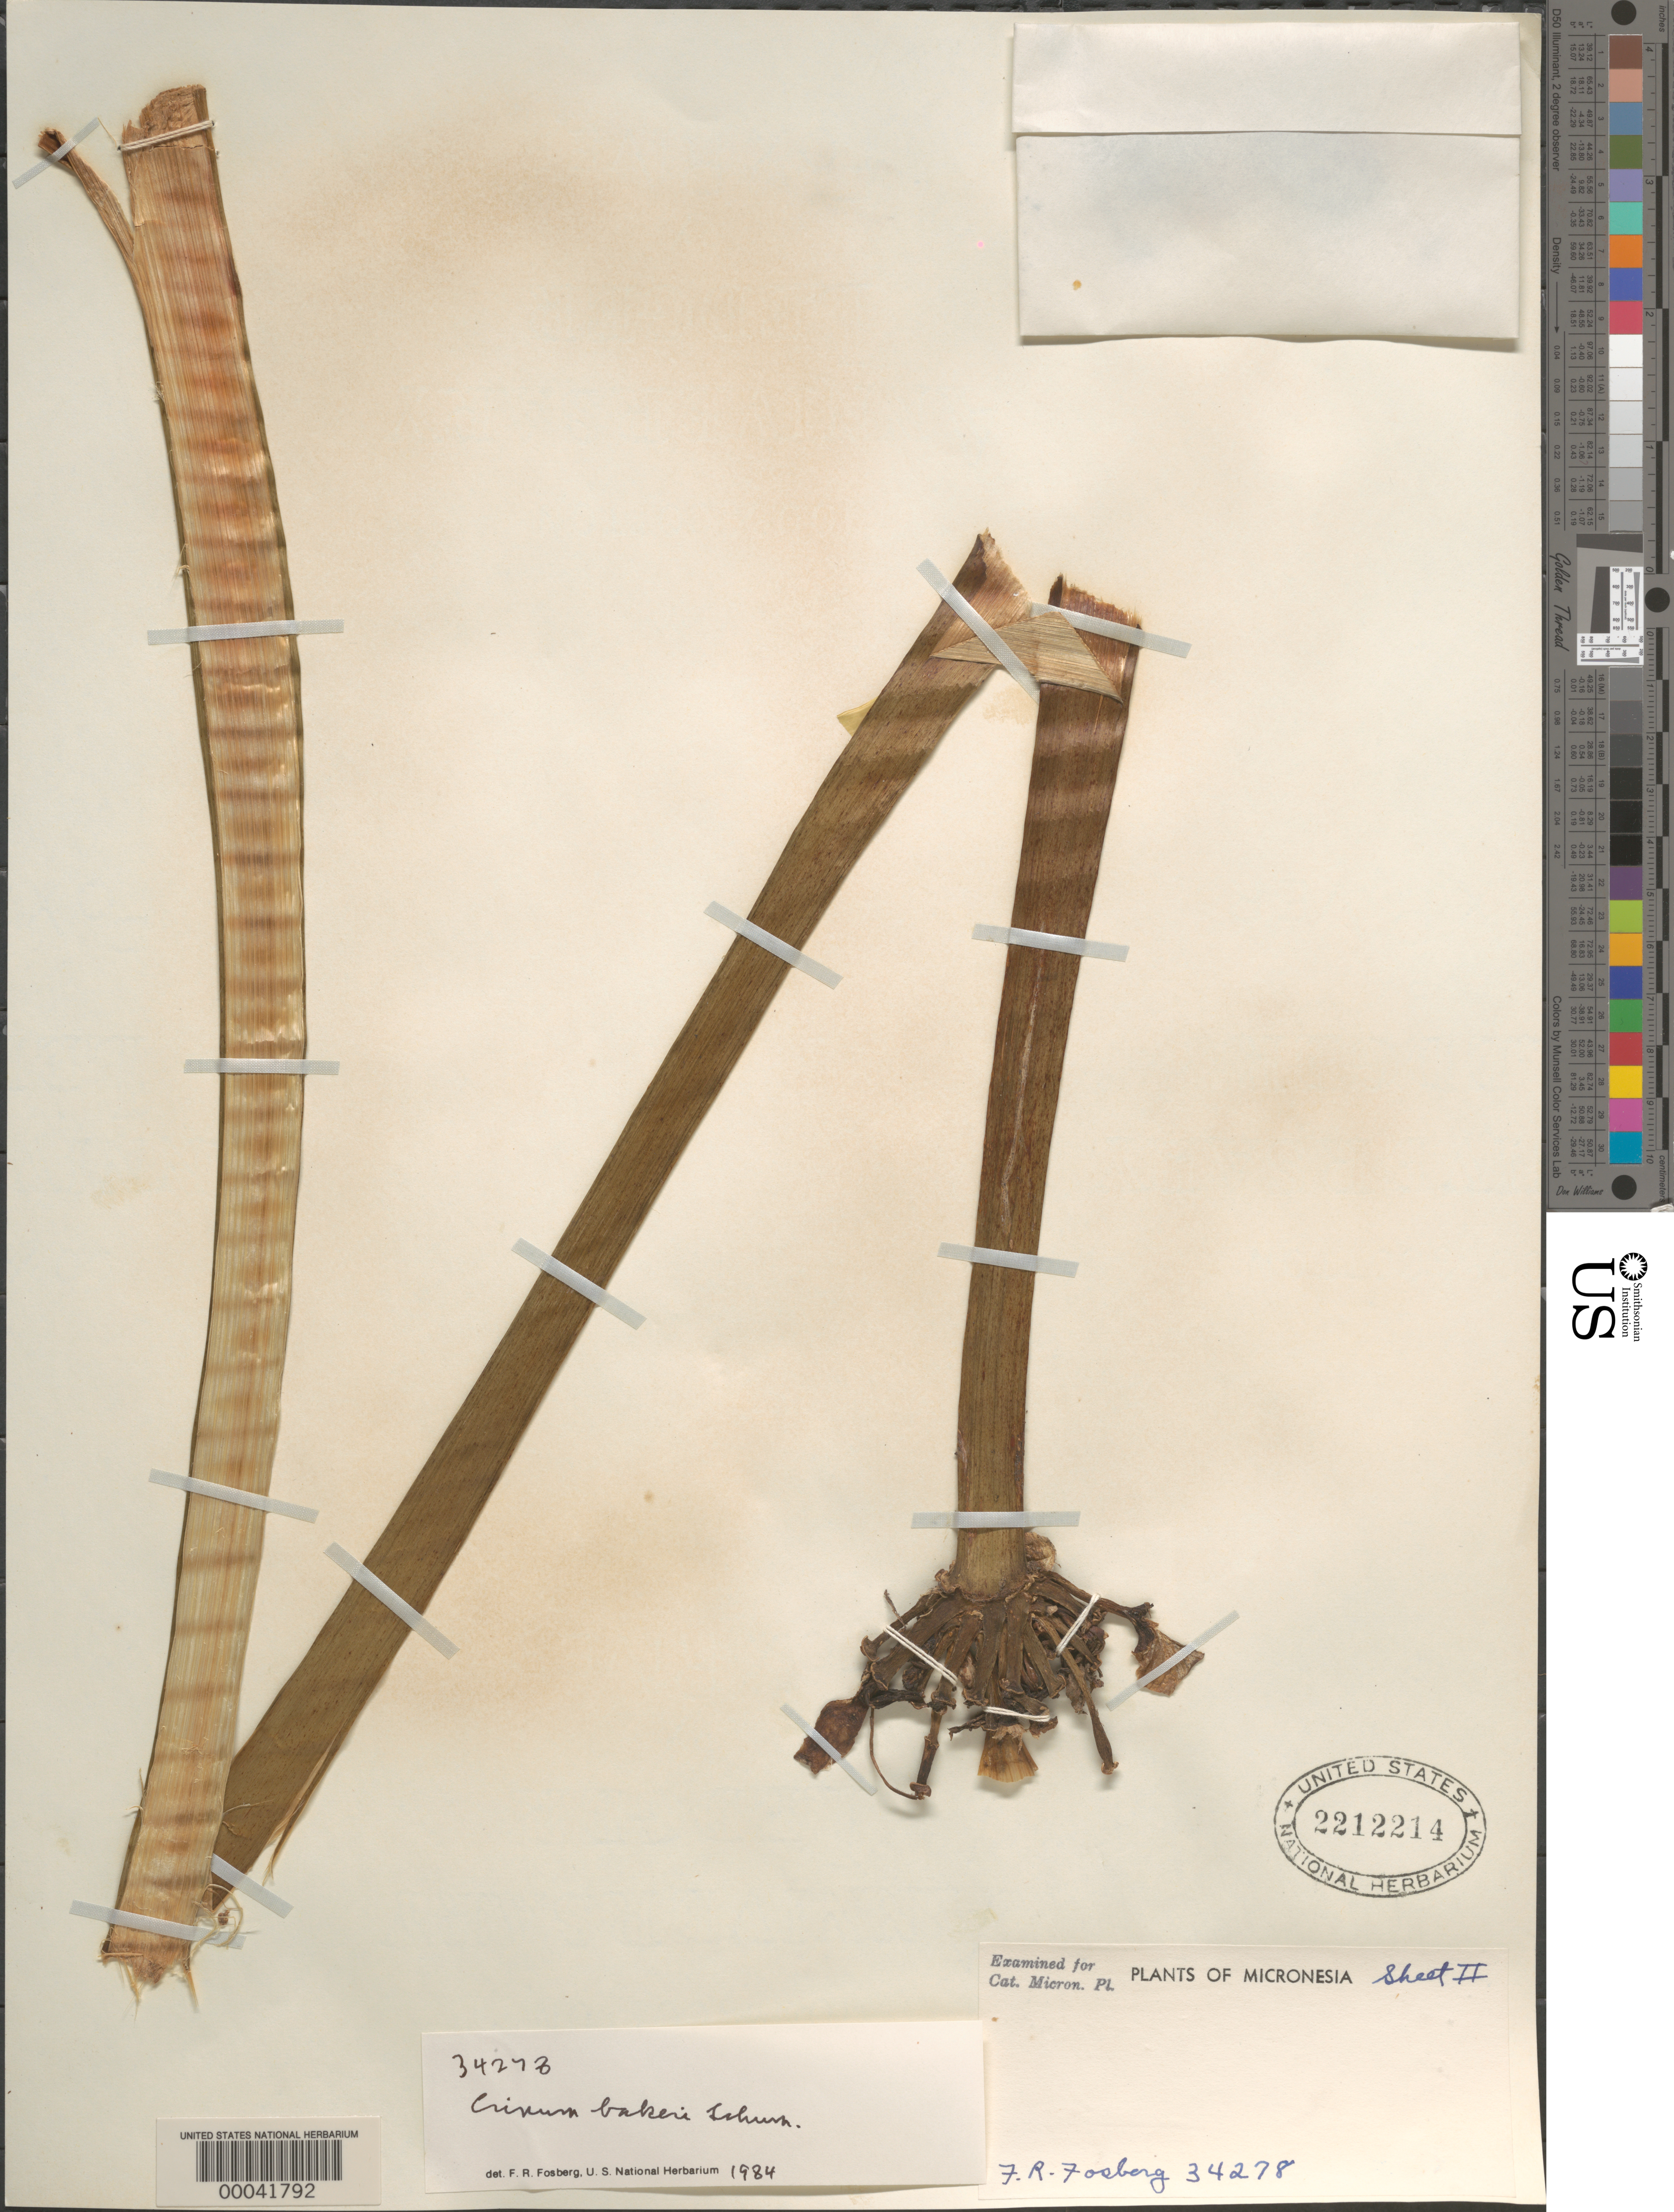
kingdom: Plantae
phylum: Tracheophyta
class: Liliopsida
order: Asparagales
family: Amaryllidaceae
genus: Crinum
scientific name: Crinum bakeri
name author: K. Schum.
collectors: F. R. Fosberg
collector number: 34278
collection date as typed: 15 Feb 1952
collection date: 1952-02-15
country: Marshall Islands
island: Wotho Atoll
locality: Wotho Islet.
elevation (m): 1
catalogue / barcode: US 2212214